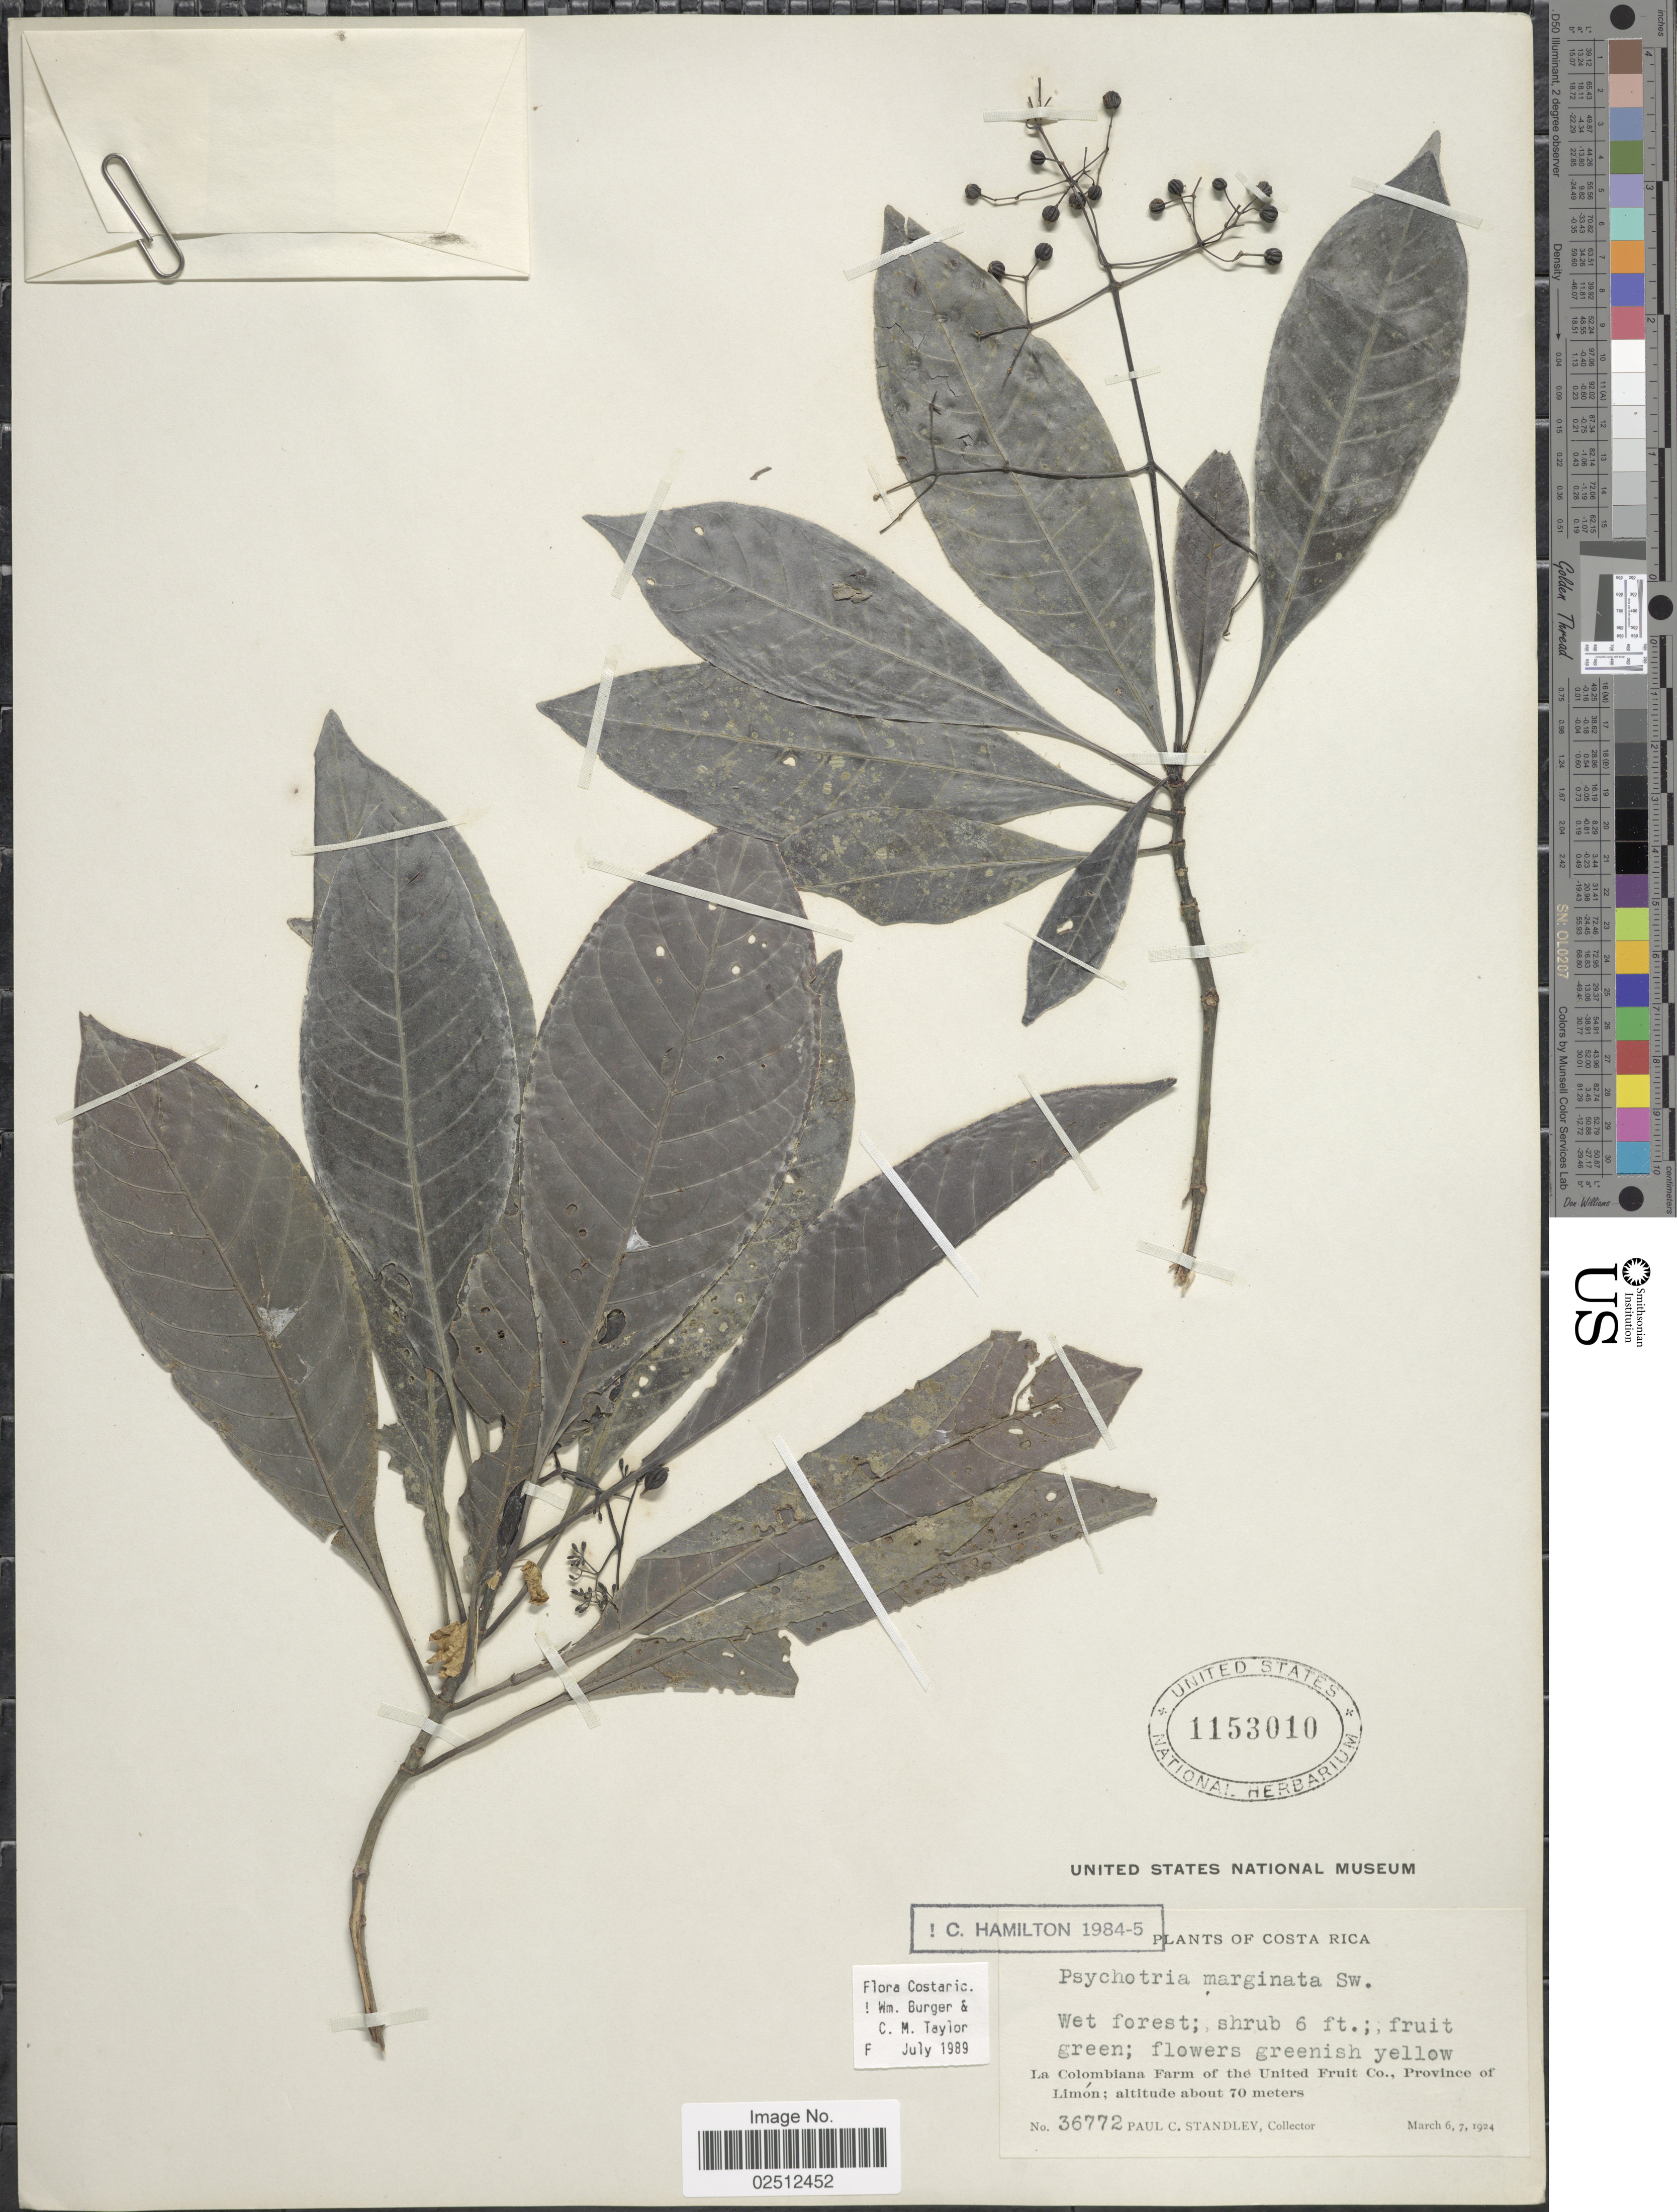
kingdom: Plantae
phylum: Tracheophyta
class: Magnoliopsida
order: Gentianales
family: Rubiaceae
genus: Psychotria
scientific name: Psychotria marginata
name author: Sw.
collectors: P. C. Standley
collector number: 36772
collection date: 1924-03-06/1924-03-07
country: Costa Rica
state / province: Limón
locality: La Colombiana Farm of the United Fruit Co., Province of Limon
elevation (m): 70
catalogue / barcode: US 1153010